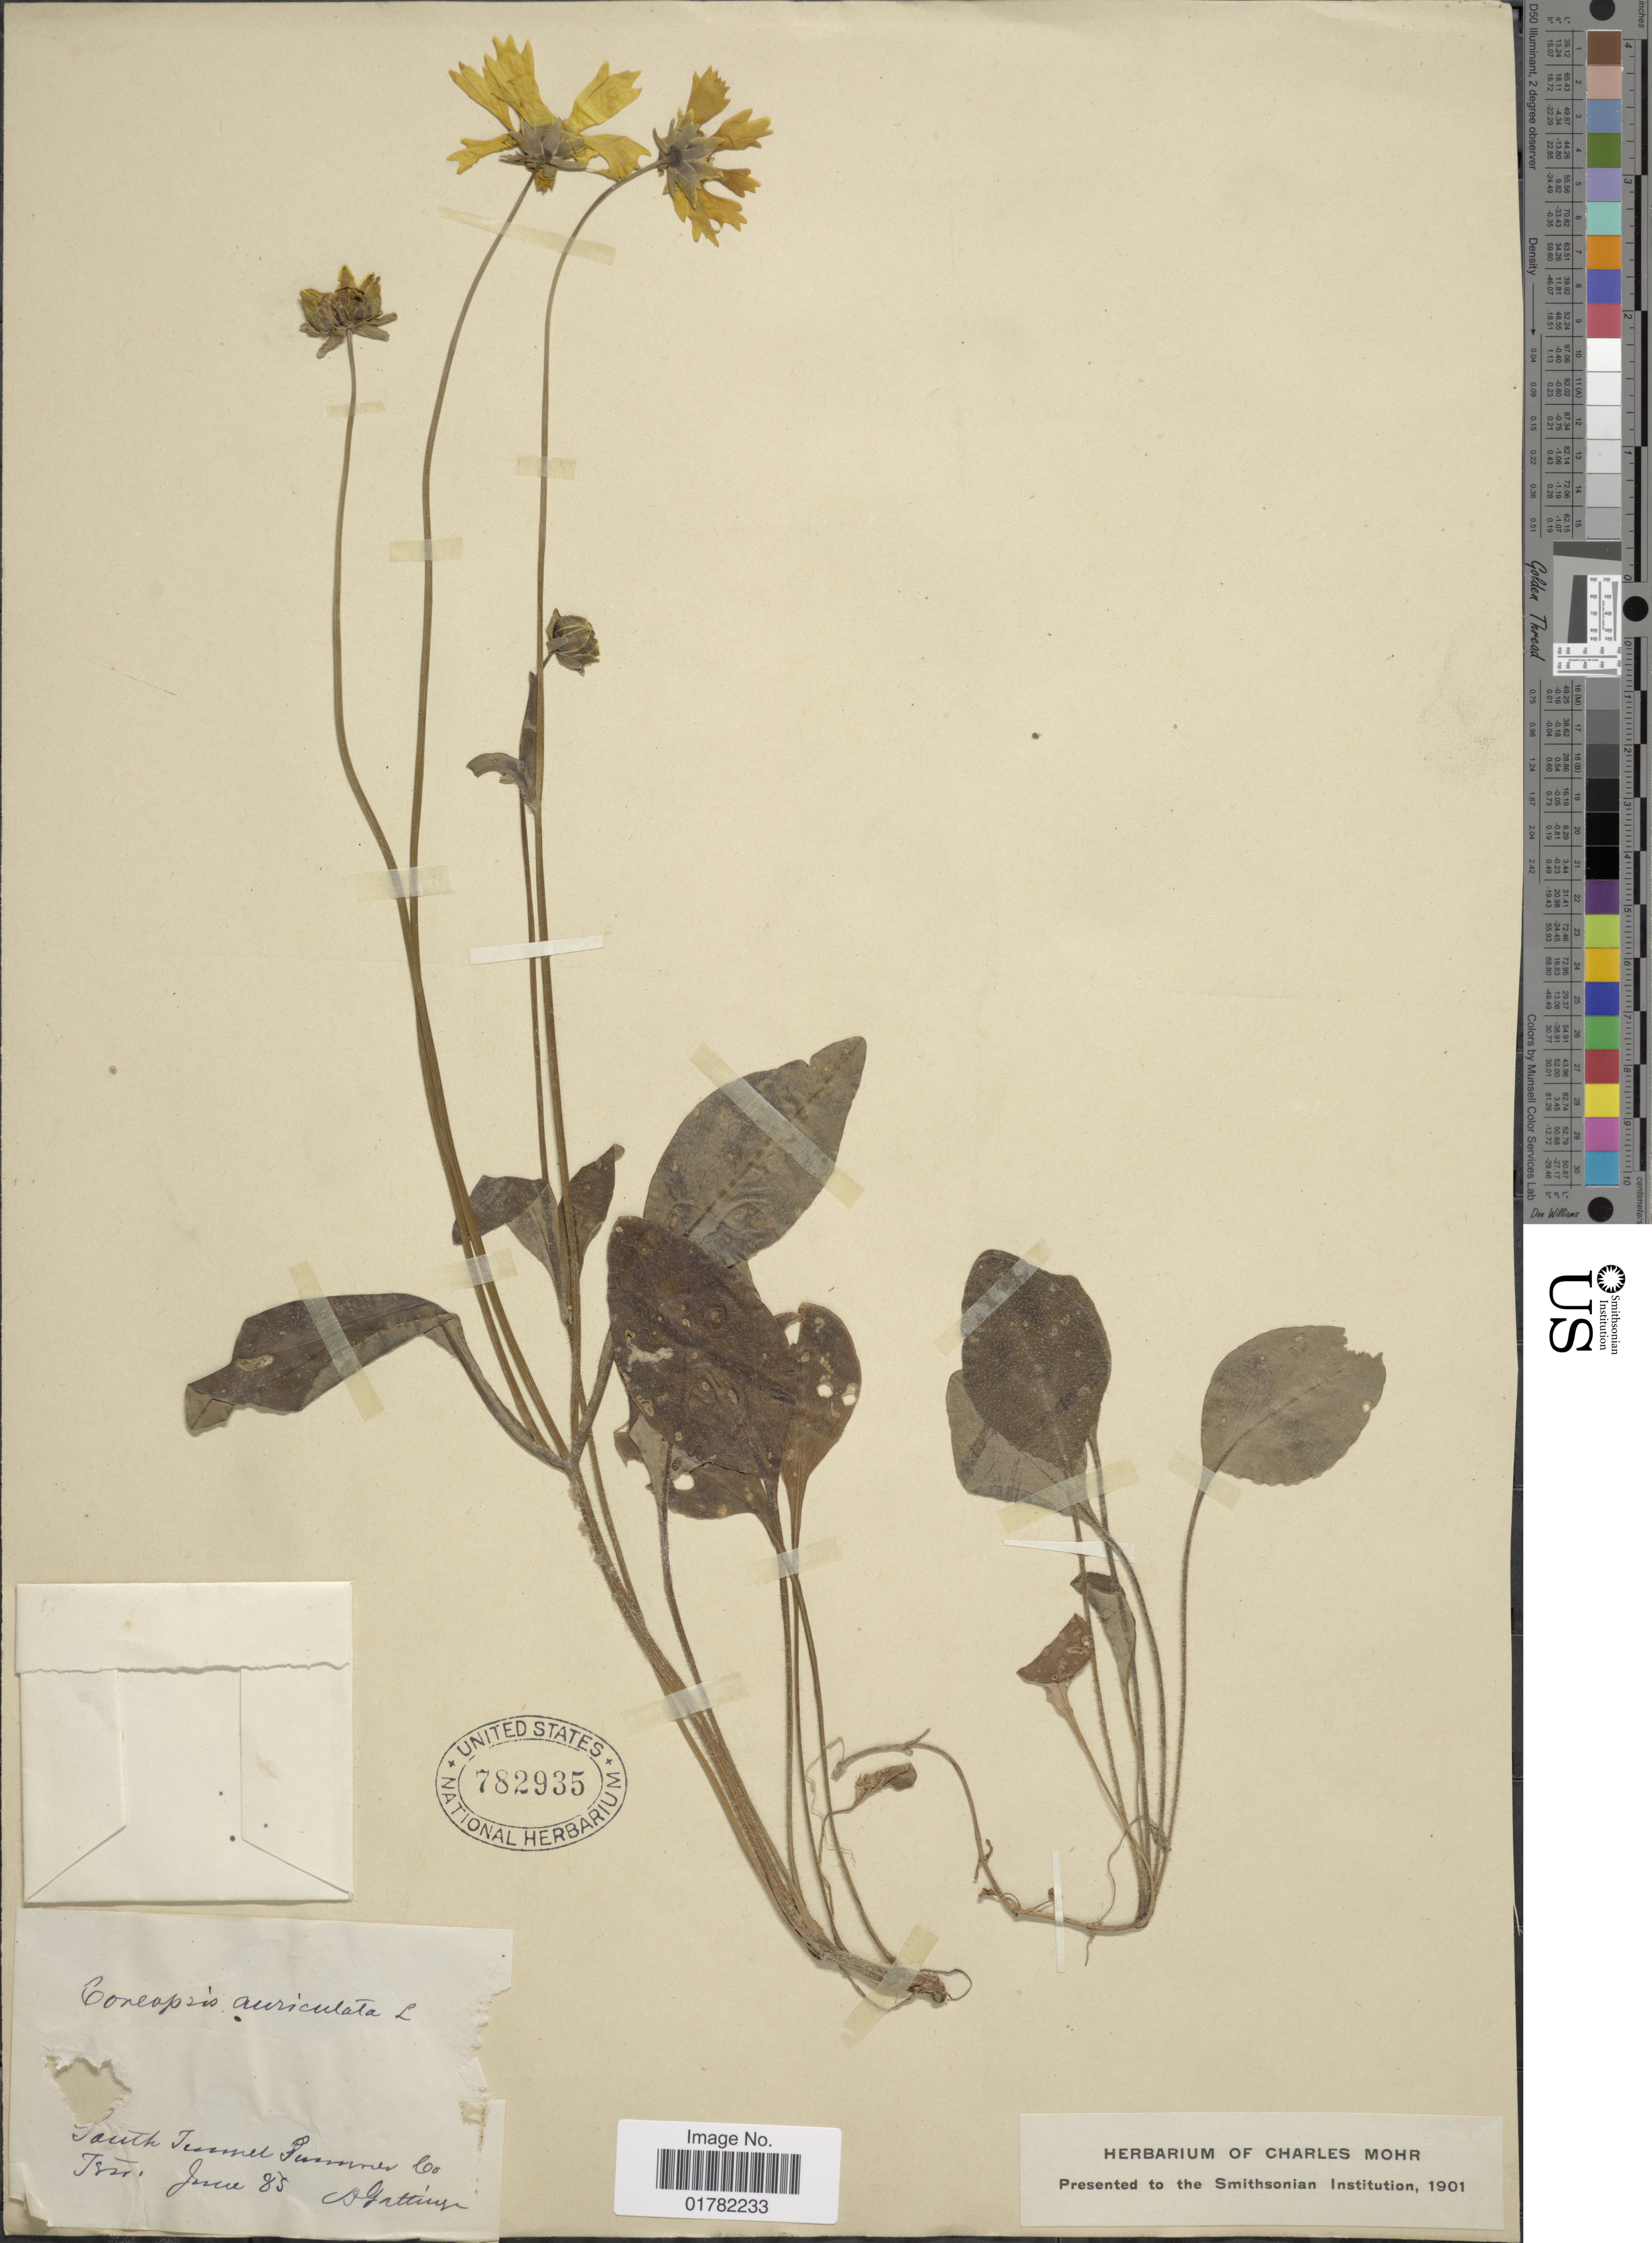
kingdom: Plantae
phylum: Tracheophyta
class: Magnoliopsida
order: Asterales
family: Asteraceae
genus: Coreopsis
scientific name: Coreopsis auriculata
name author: L.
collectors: A. Gattinger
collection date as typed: Transcribed d/m/y: /6/85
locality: South Tennel Summner [interpreted] Co.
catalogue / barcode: US 782935